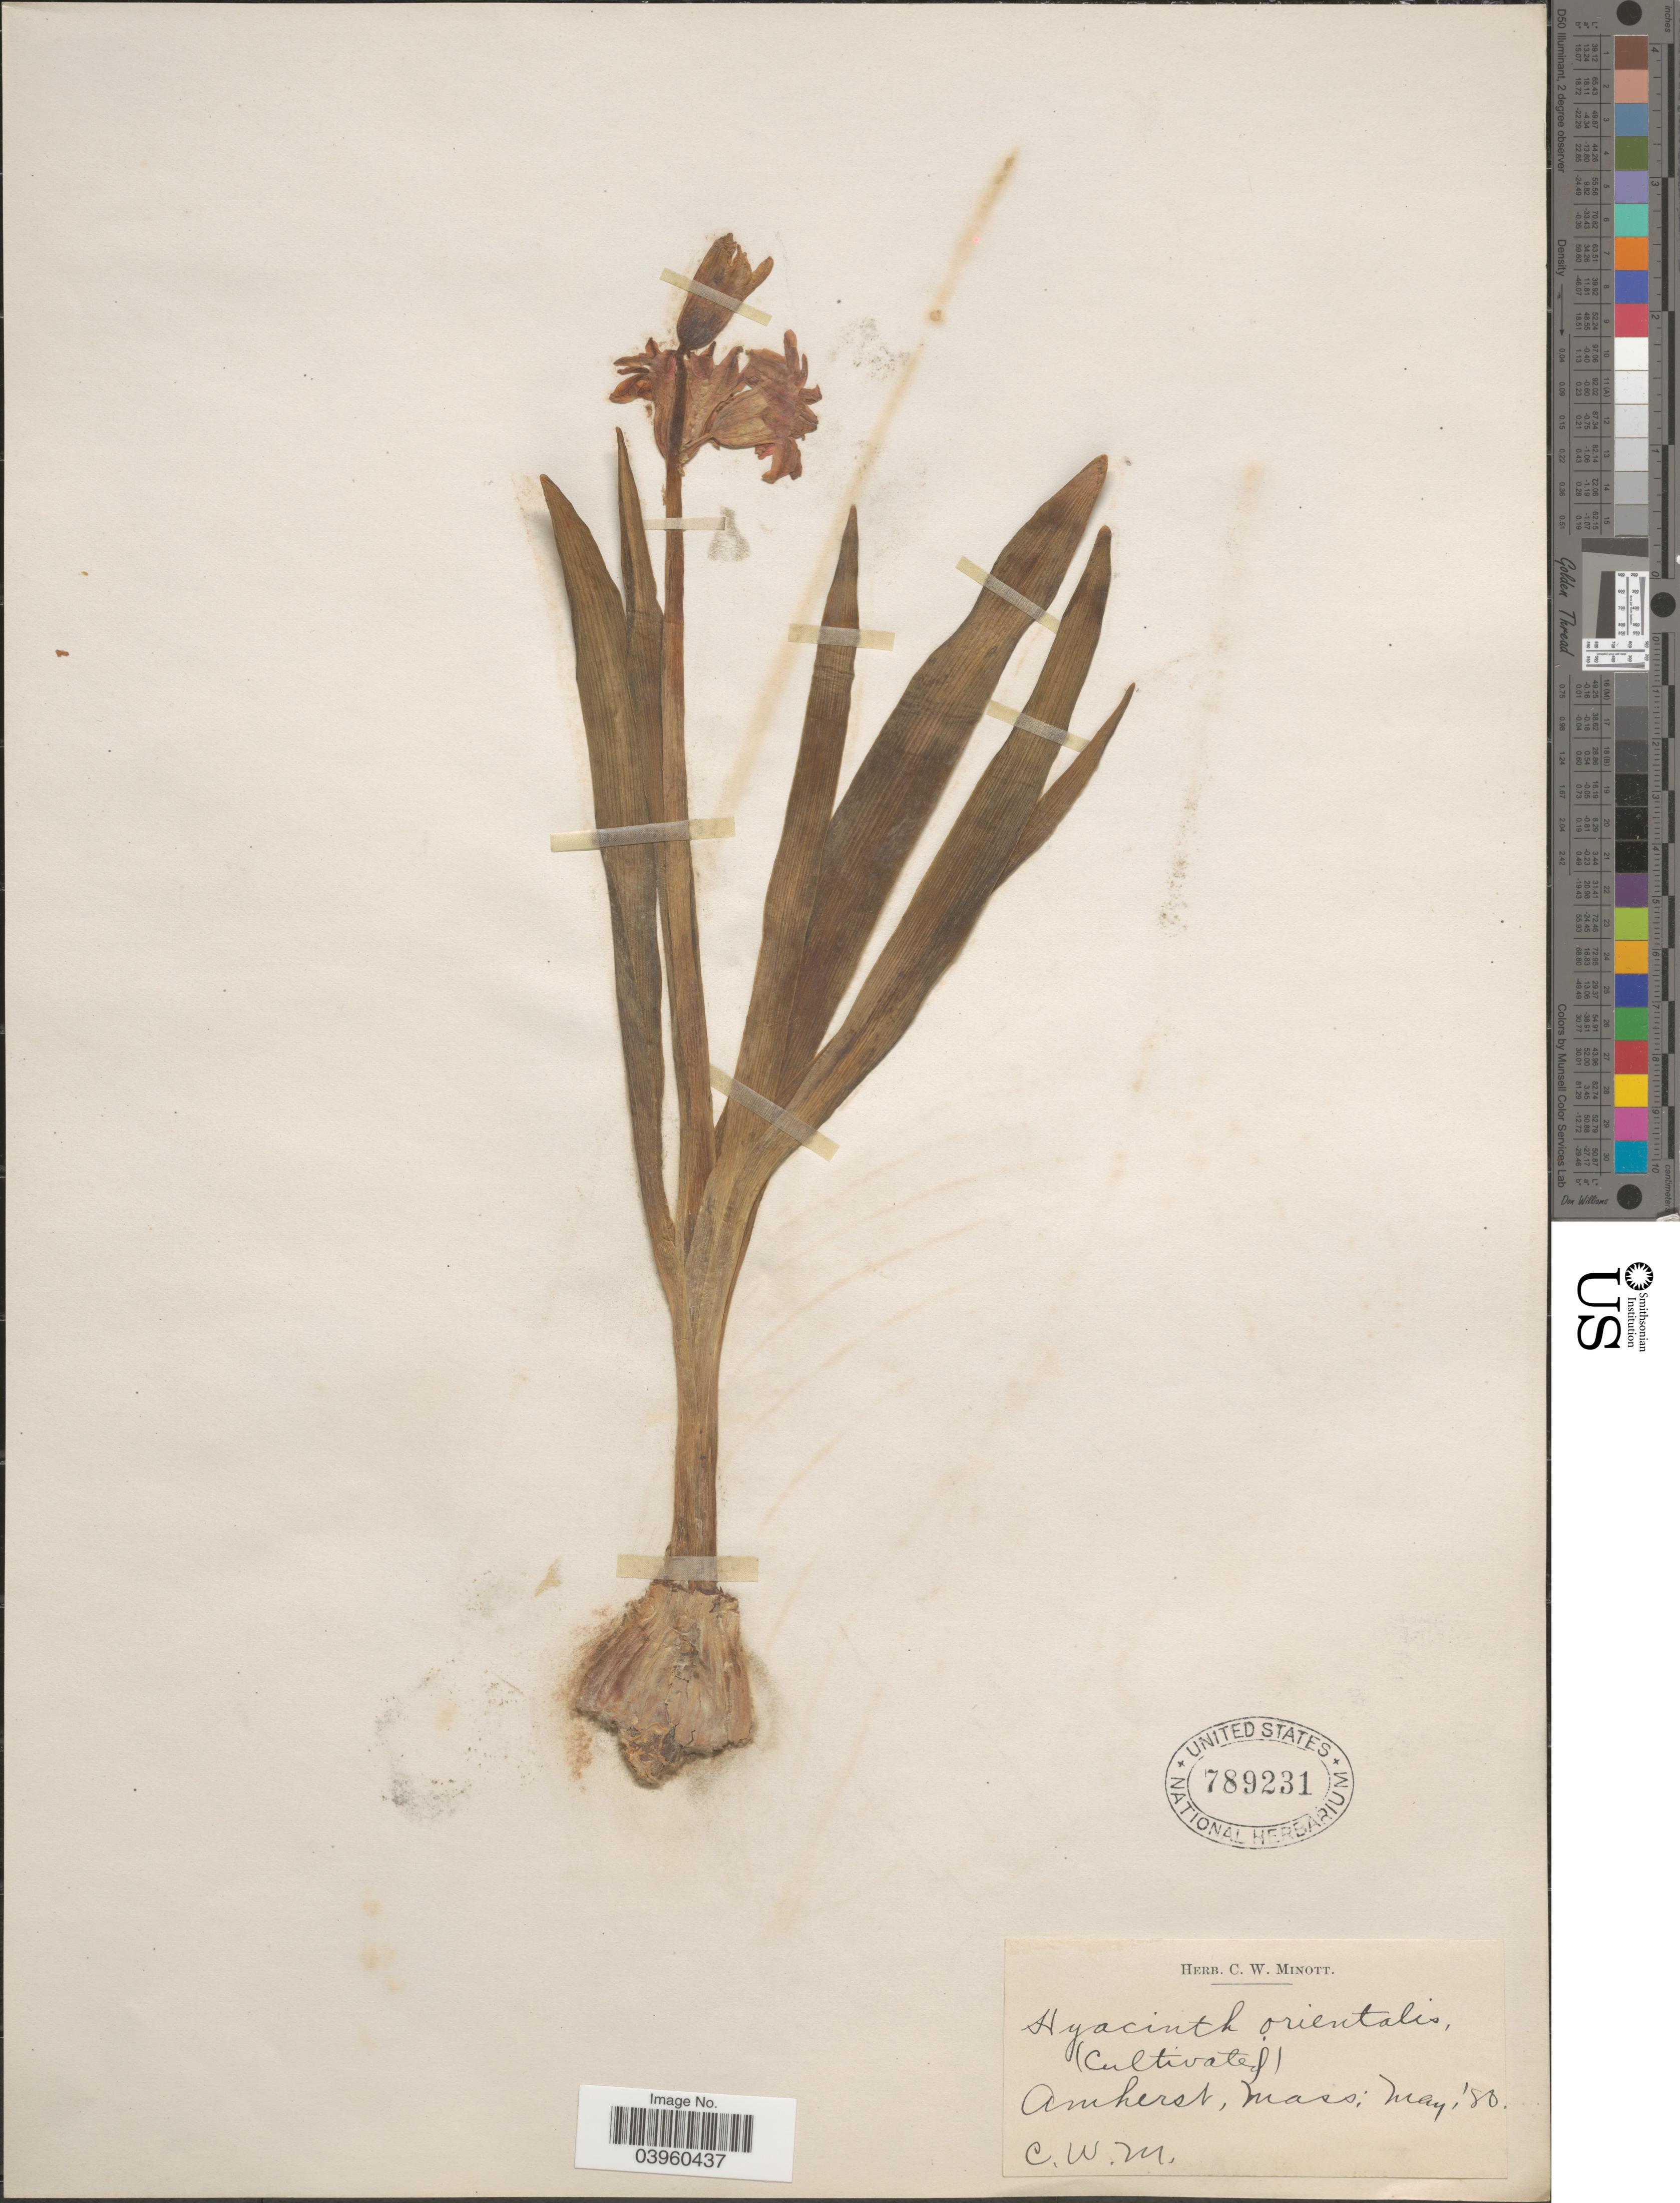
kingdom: Plantae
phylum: Tracheophyta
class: Liliopsida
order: Asparagales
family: Asparagaceae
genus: Hyacinthus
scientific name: Hyacinthus orientalis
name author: L.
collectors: C. Minott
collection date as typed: Transcribed d/m/y: /5/80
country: United States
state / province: Massachusetts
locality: Amherst.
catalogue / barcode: US 789231